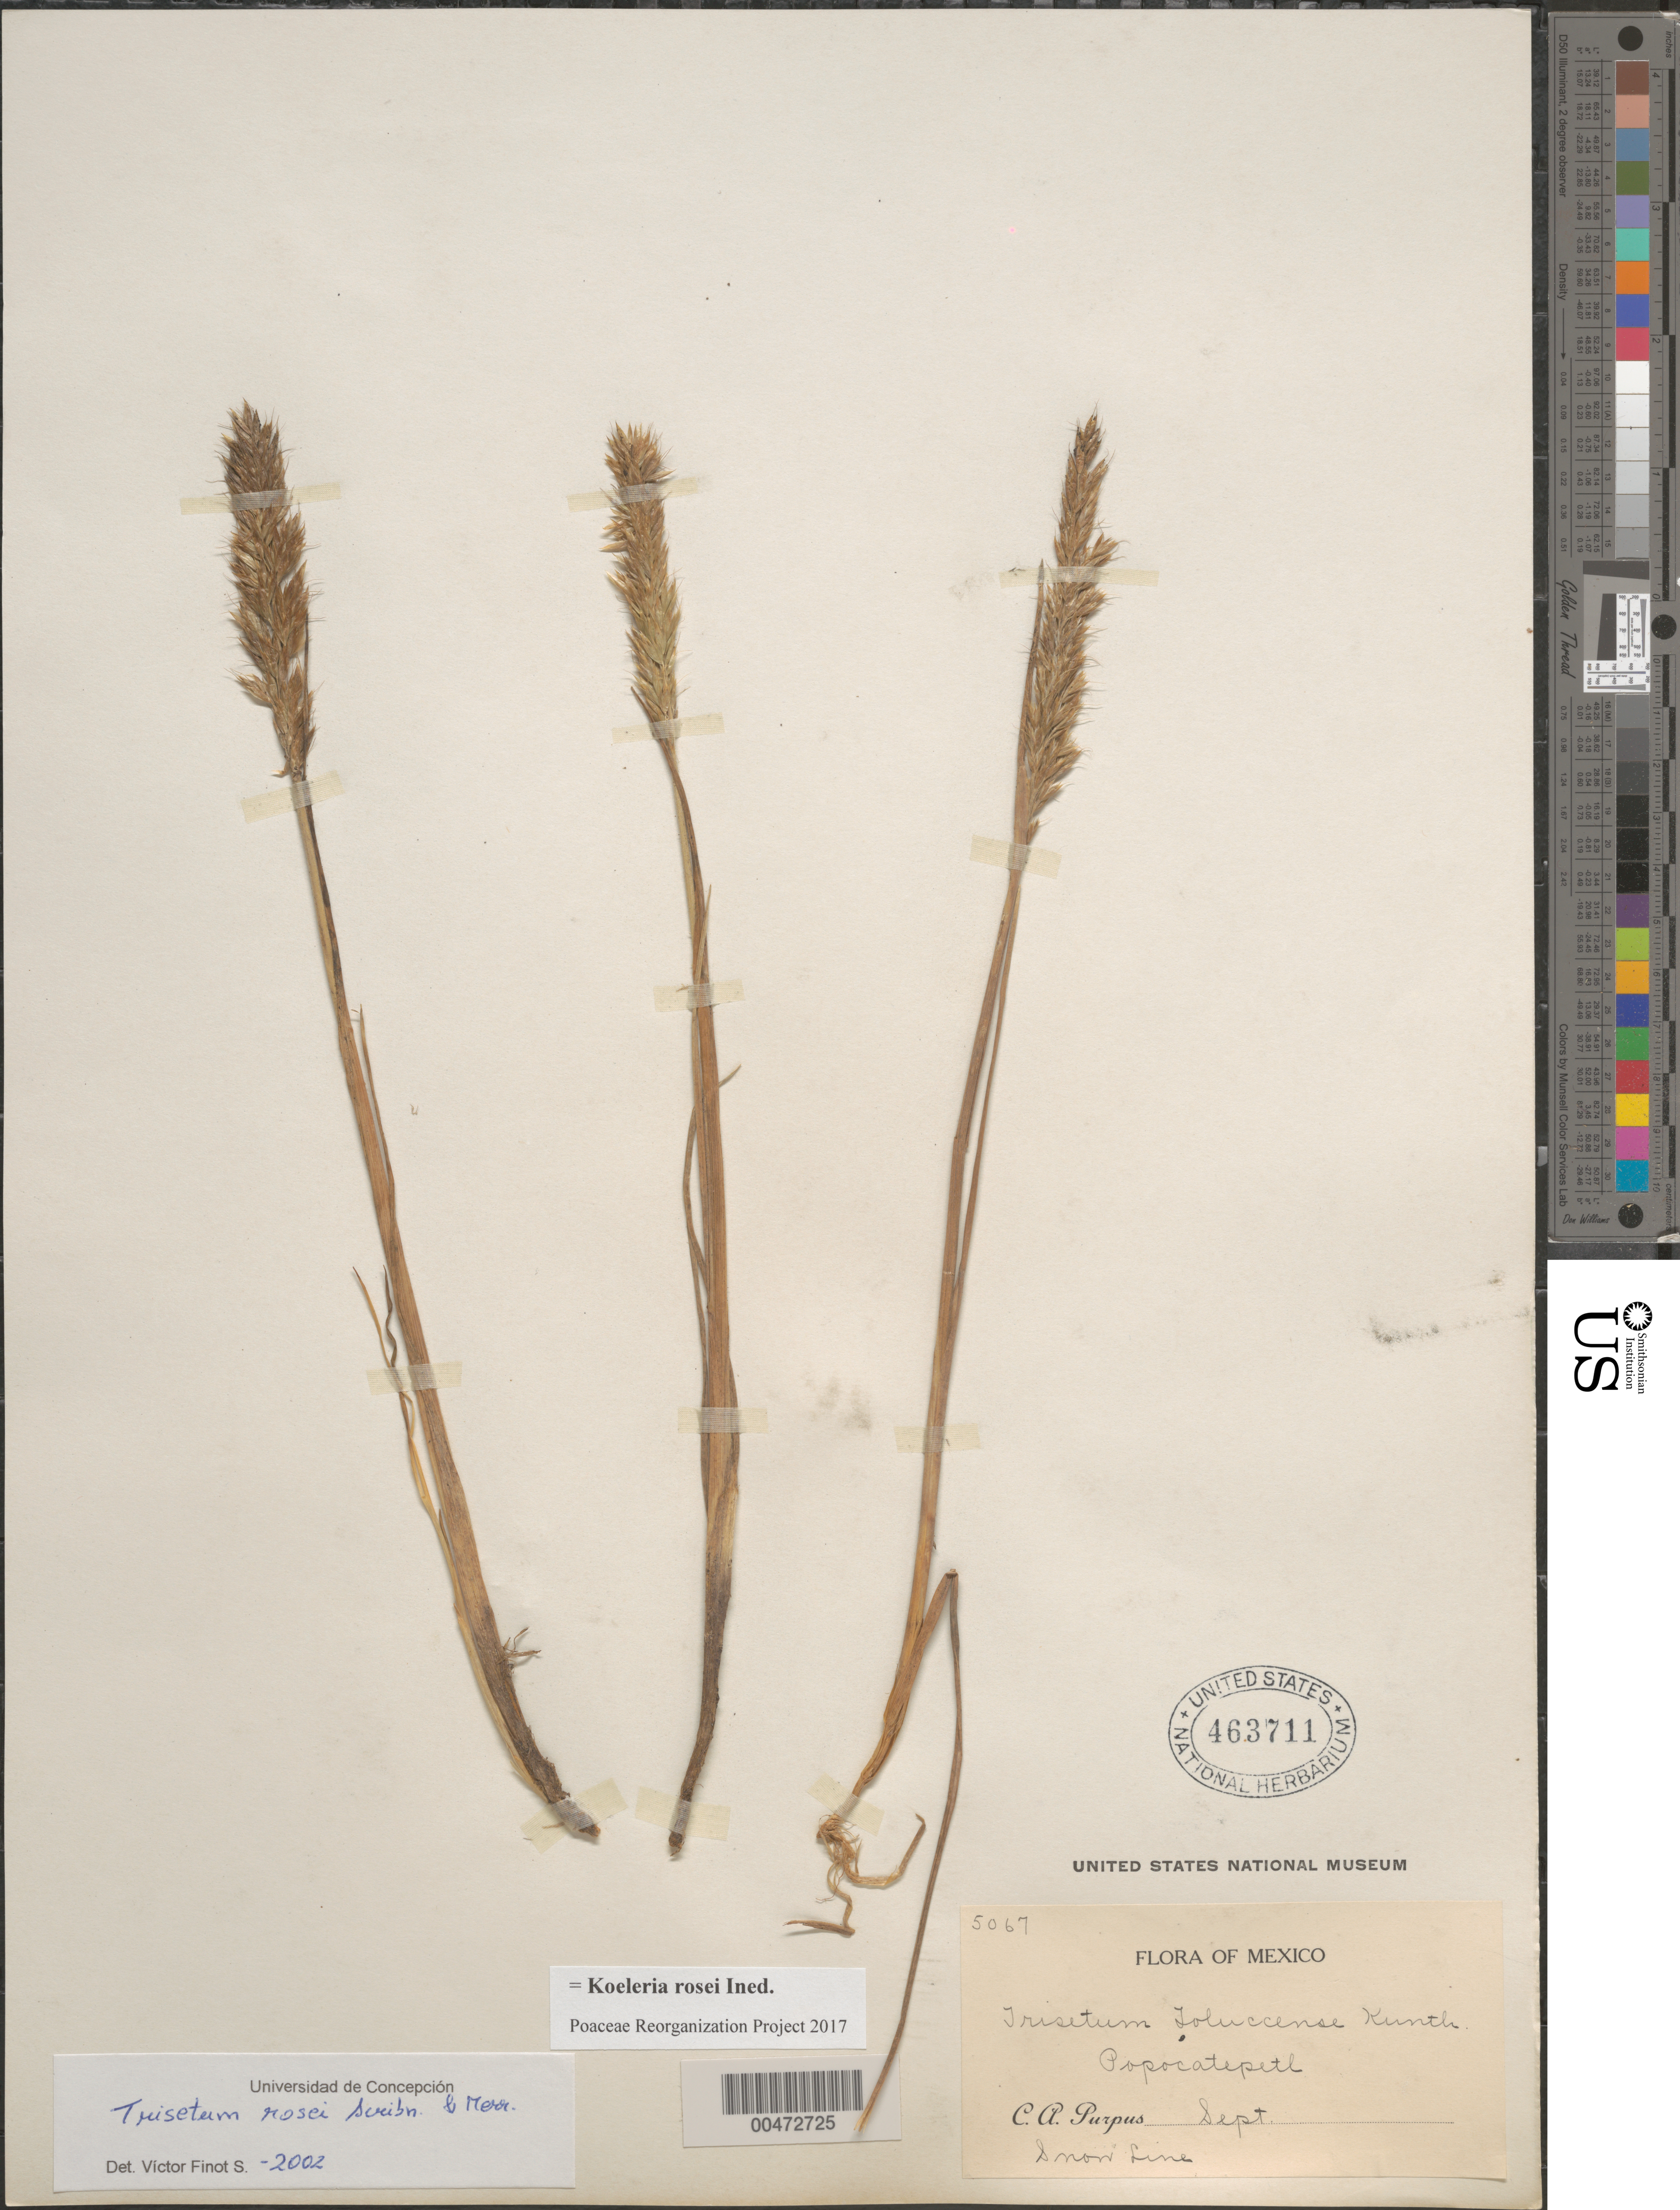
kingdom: Plantae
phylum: Tracheophyta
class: Liliopsida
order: Poales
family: Poaceae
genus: Koeleria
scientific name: Koeleria rosei ined.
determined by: Poaceae Reorganization Project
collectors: C. A. Purpus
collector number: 5067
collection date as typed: Sep 19??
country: Mexico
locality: Popocatepetl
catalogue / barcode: US 463711